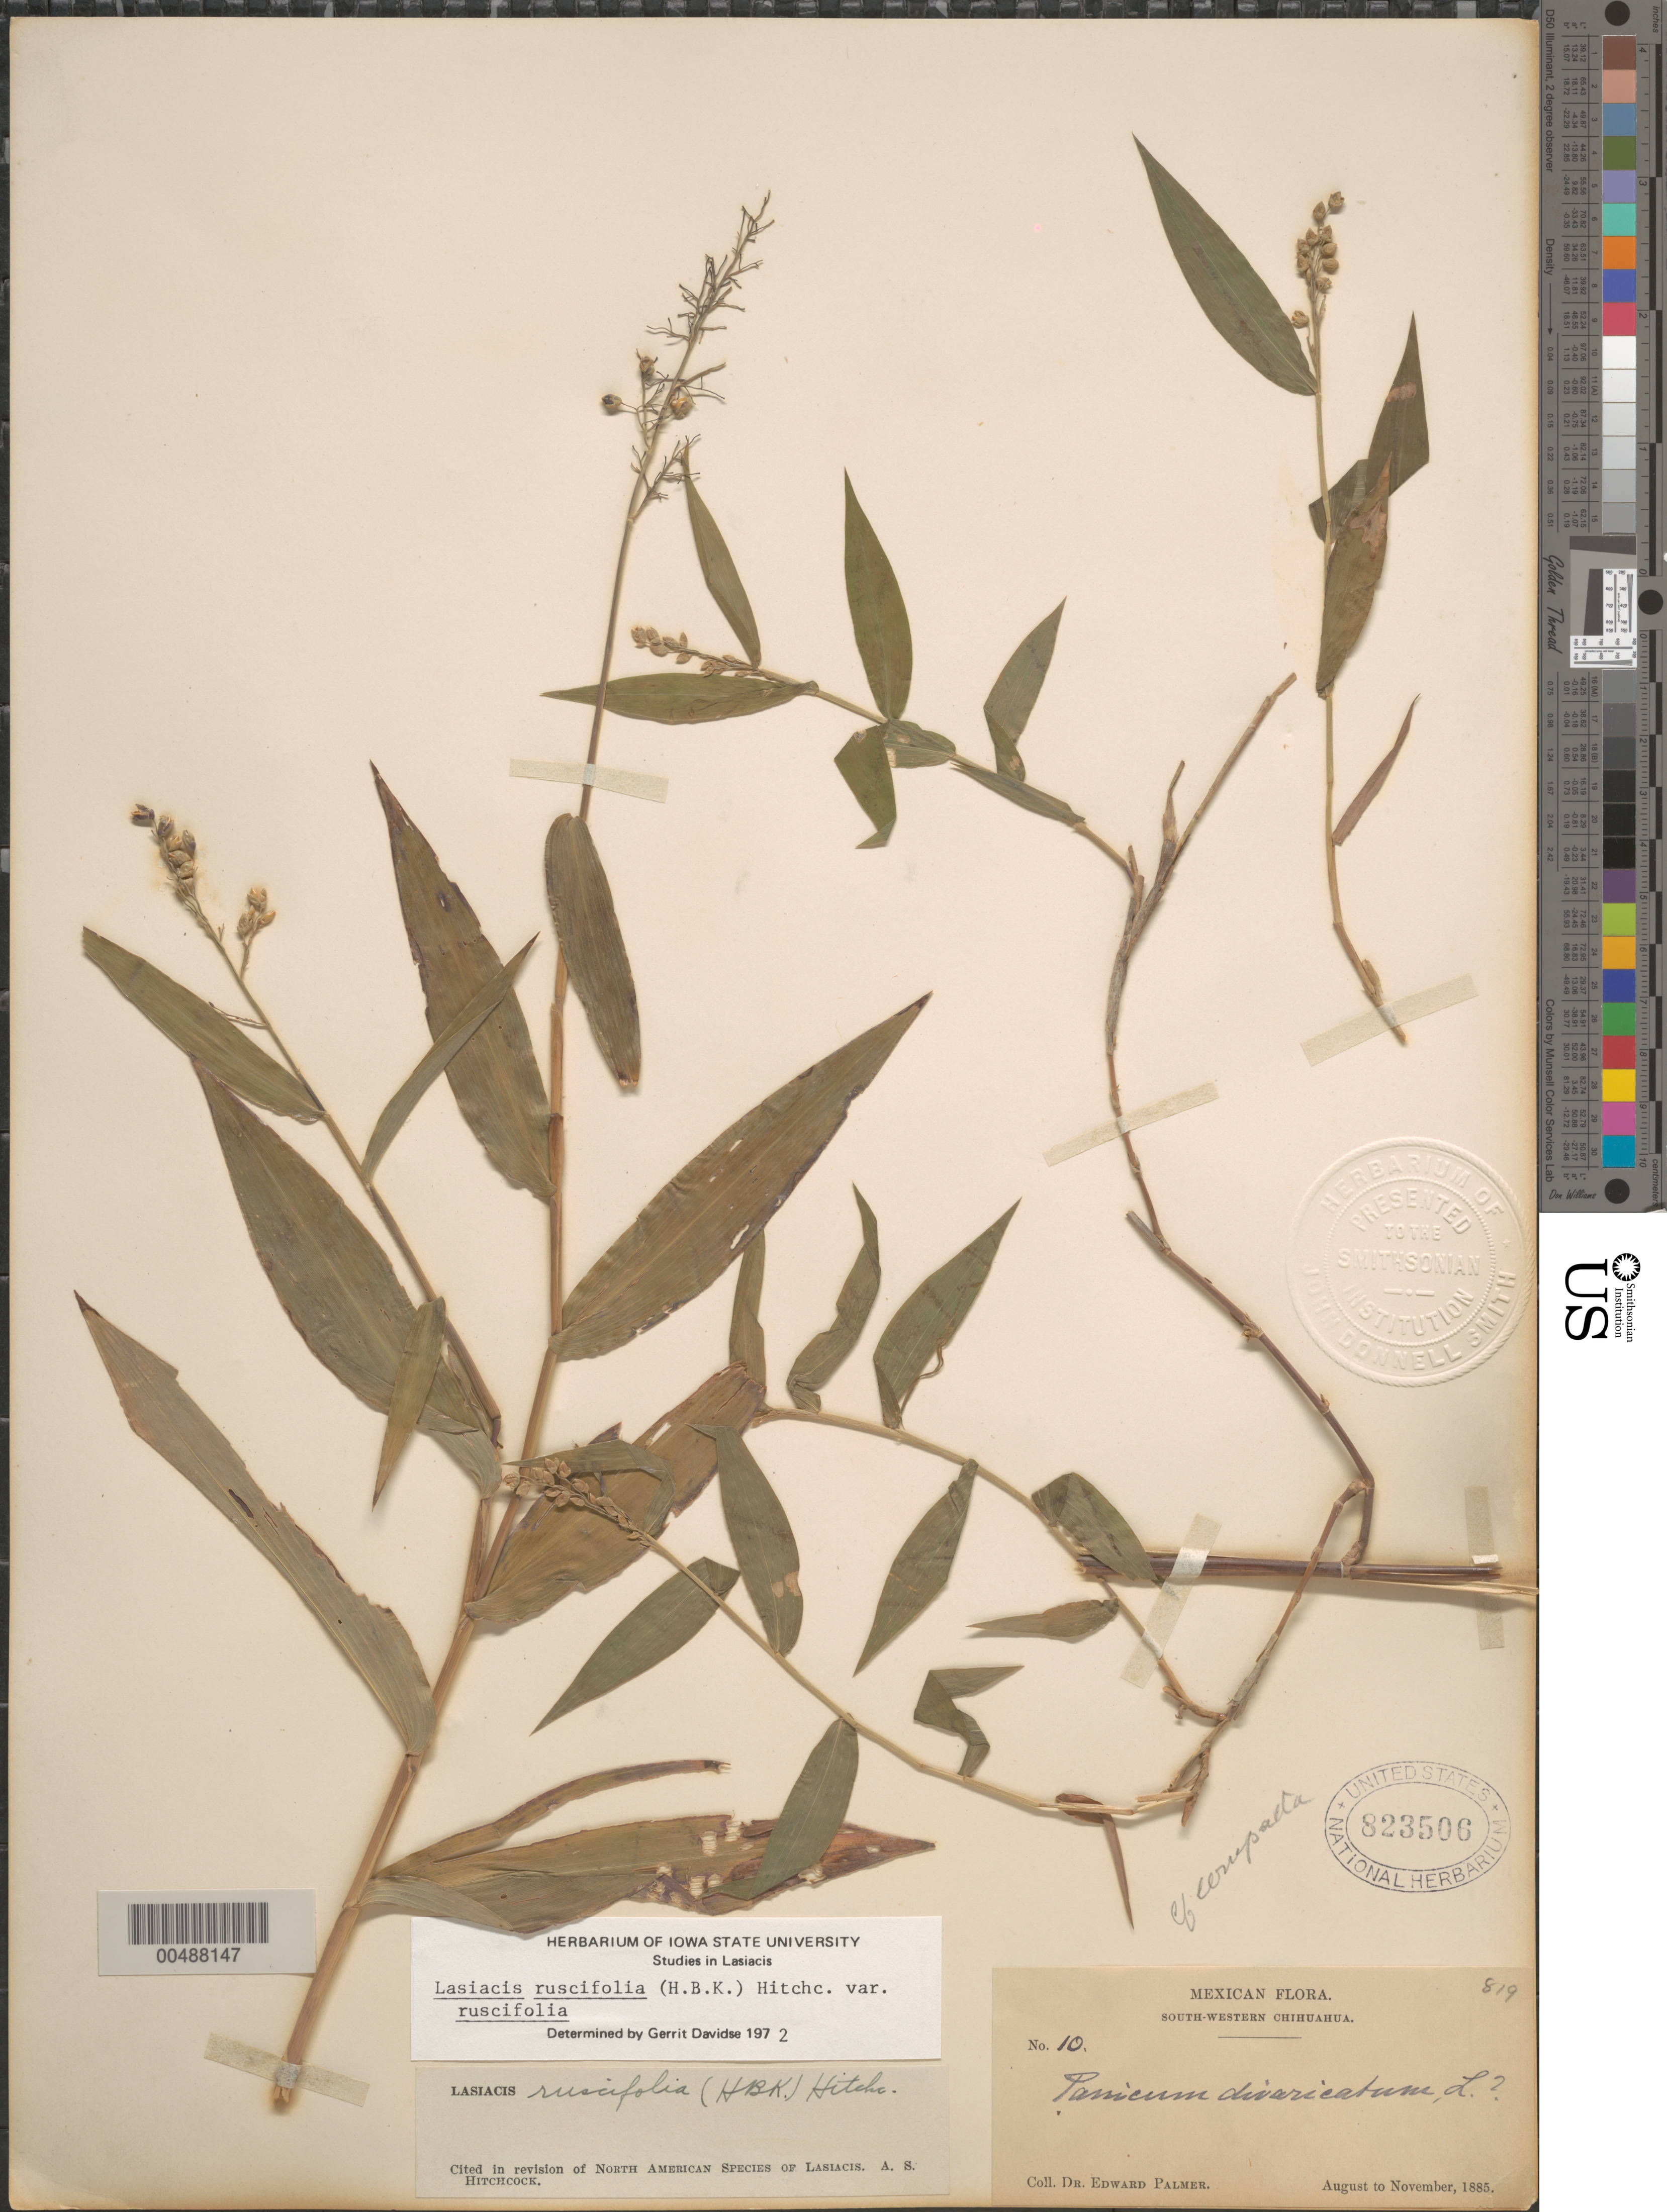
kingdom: Plantae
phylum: Tracheophyta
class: Liliopsida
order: Poales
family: Poaceae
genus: Lasiacis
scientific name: Lasiacis ruscifolia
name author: (Kunth) Hitchc.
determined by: Davidse, Gerrit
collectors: E. Palmer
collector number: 10/519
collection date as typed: Aug 1885 to Nov 1885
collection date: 1885-08/1885-11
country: Mexico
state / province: Chihuahua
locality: South-western Chihuahua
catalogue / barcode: US 823506